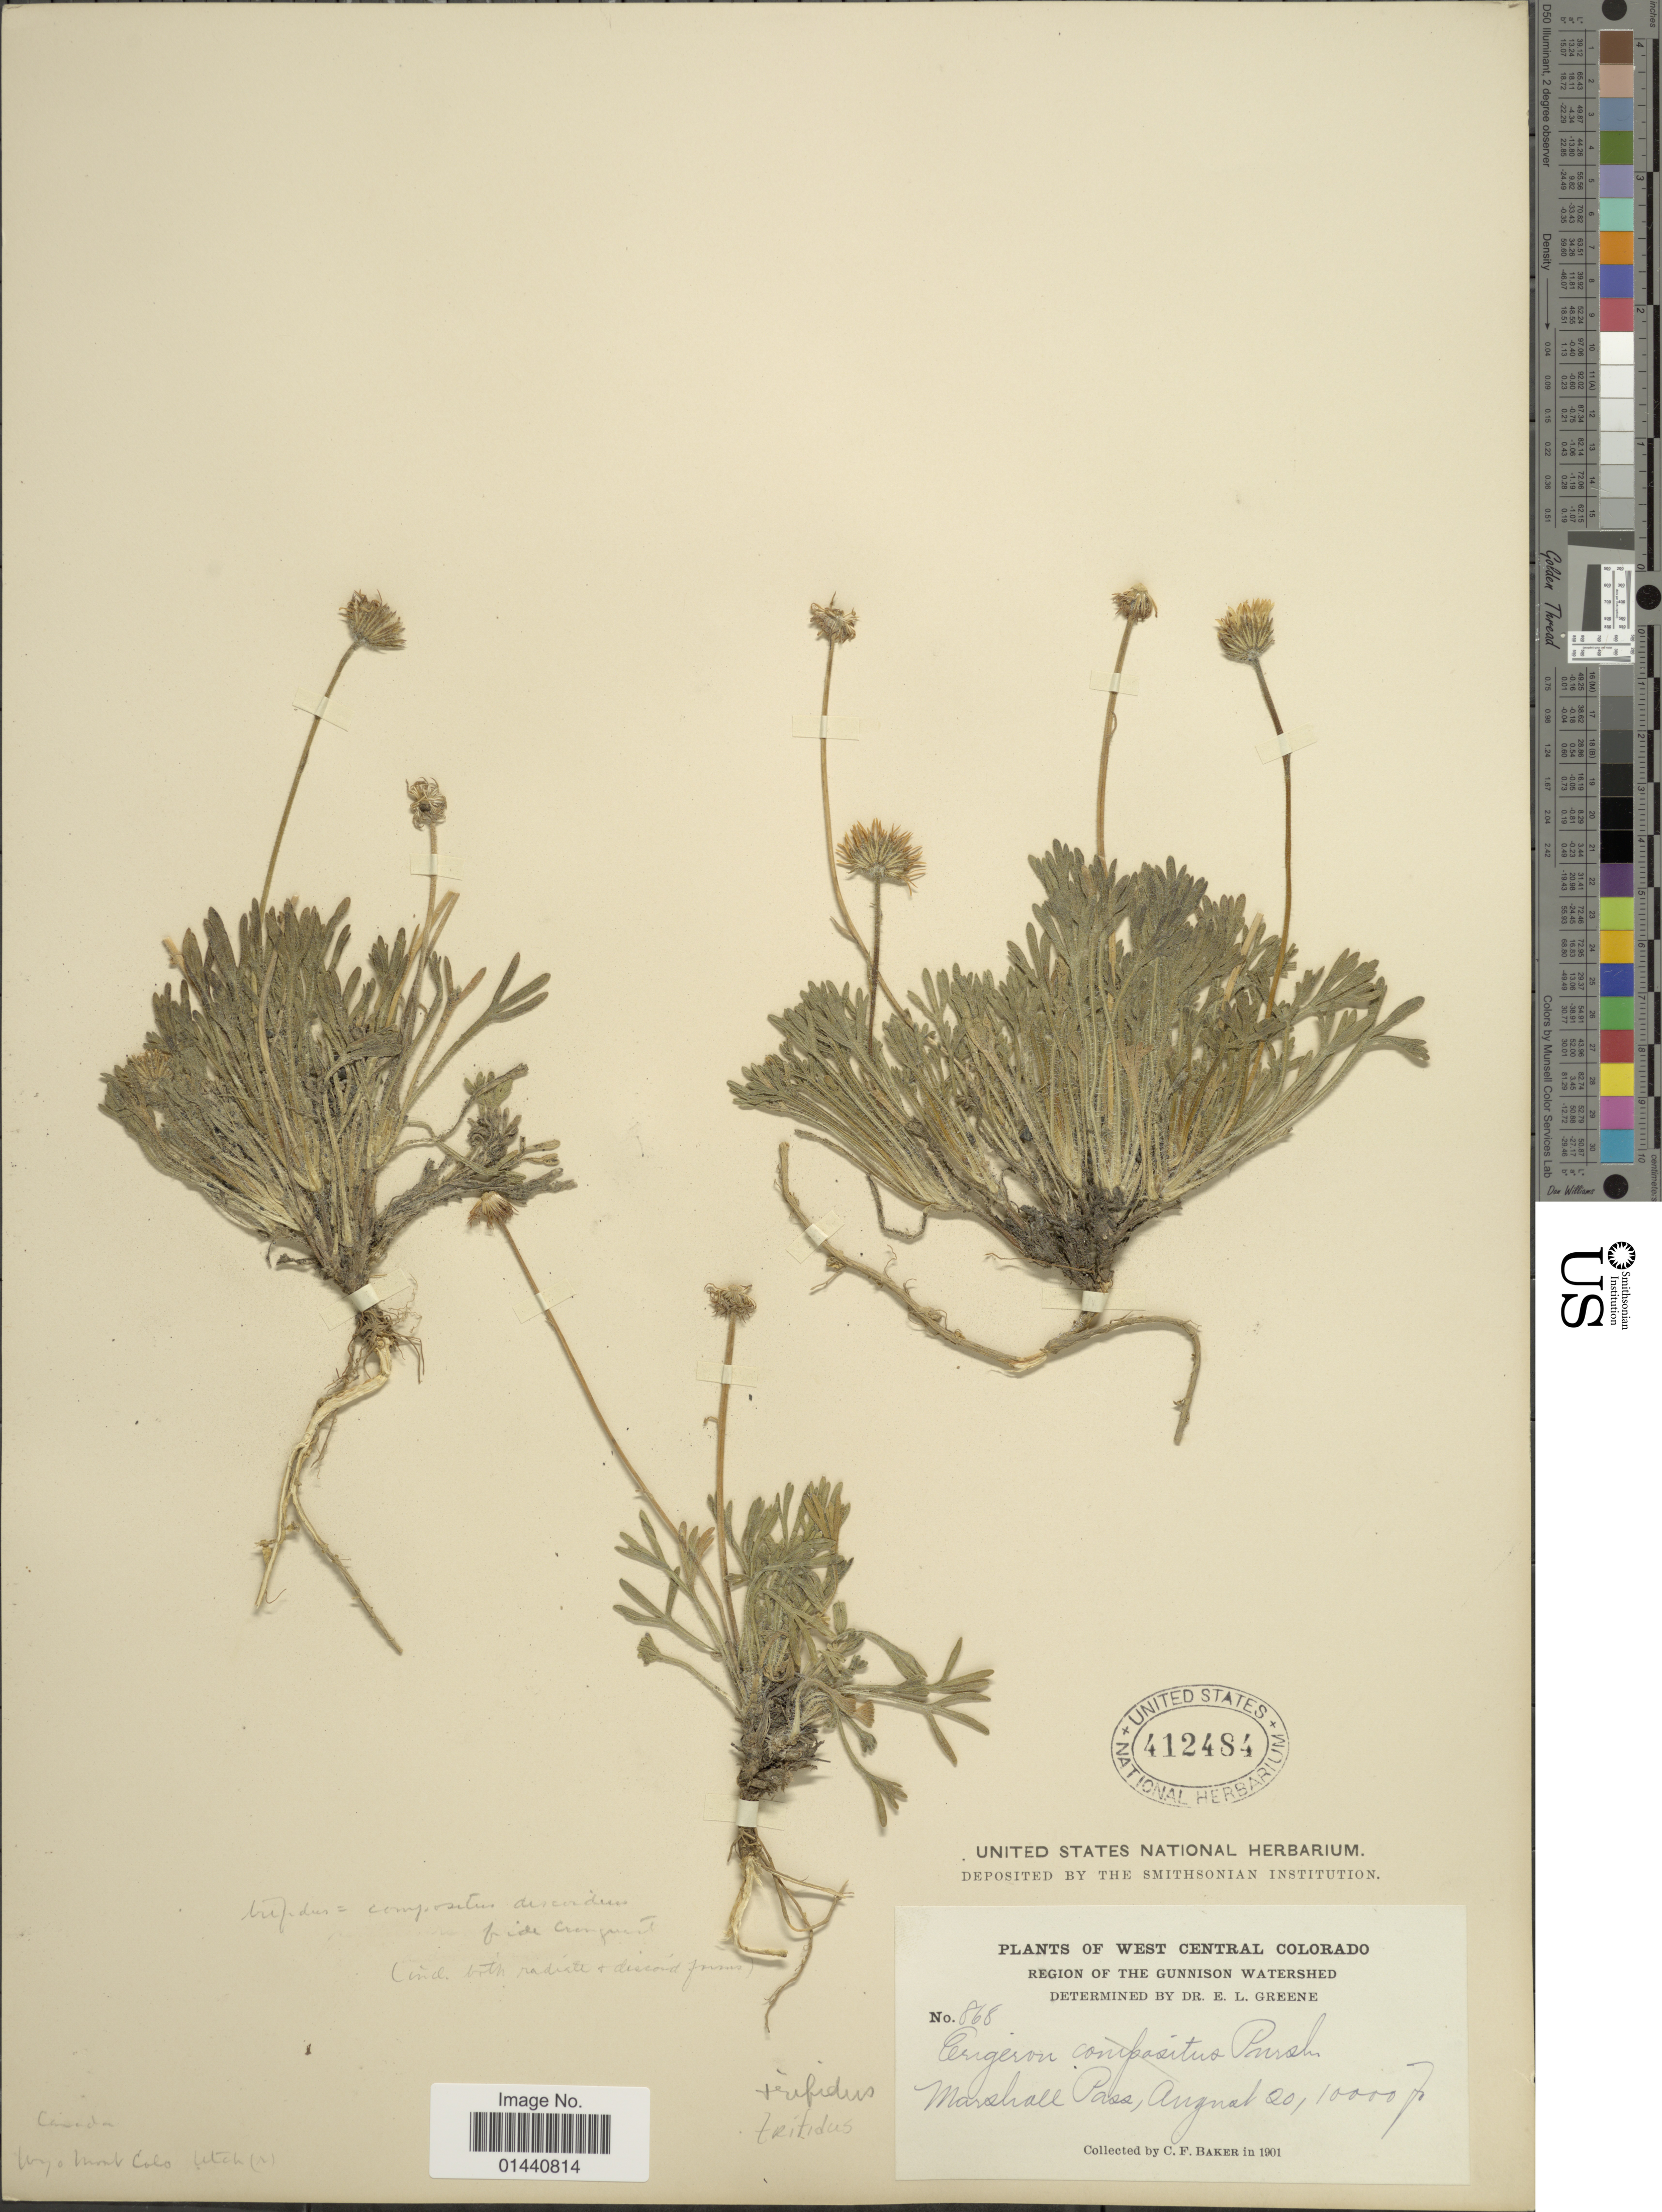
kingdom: Plantae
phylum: Tracheophyta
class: Magnoliopsida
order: Asterales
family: Asteraceae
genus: Erigeron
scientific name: Erigeron trifidus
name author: Hook.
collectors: C. F. Baker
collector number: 868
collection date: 1901-08-20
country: United States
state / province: Colorado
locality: West Central. Marshall Pass.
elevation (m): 3048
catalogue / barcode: US 412484